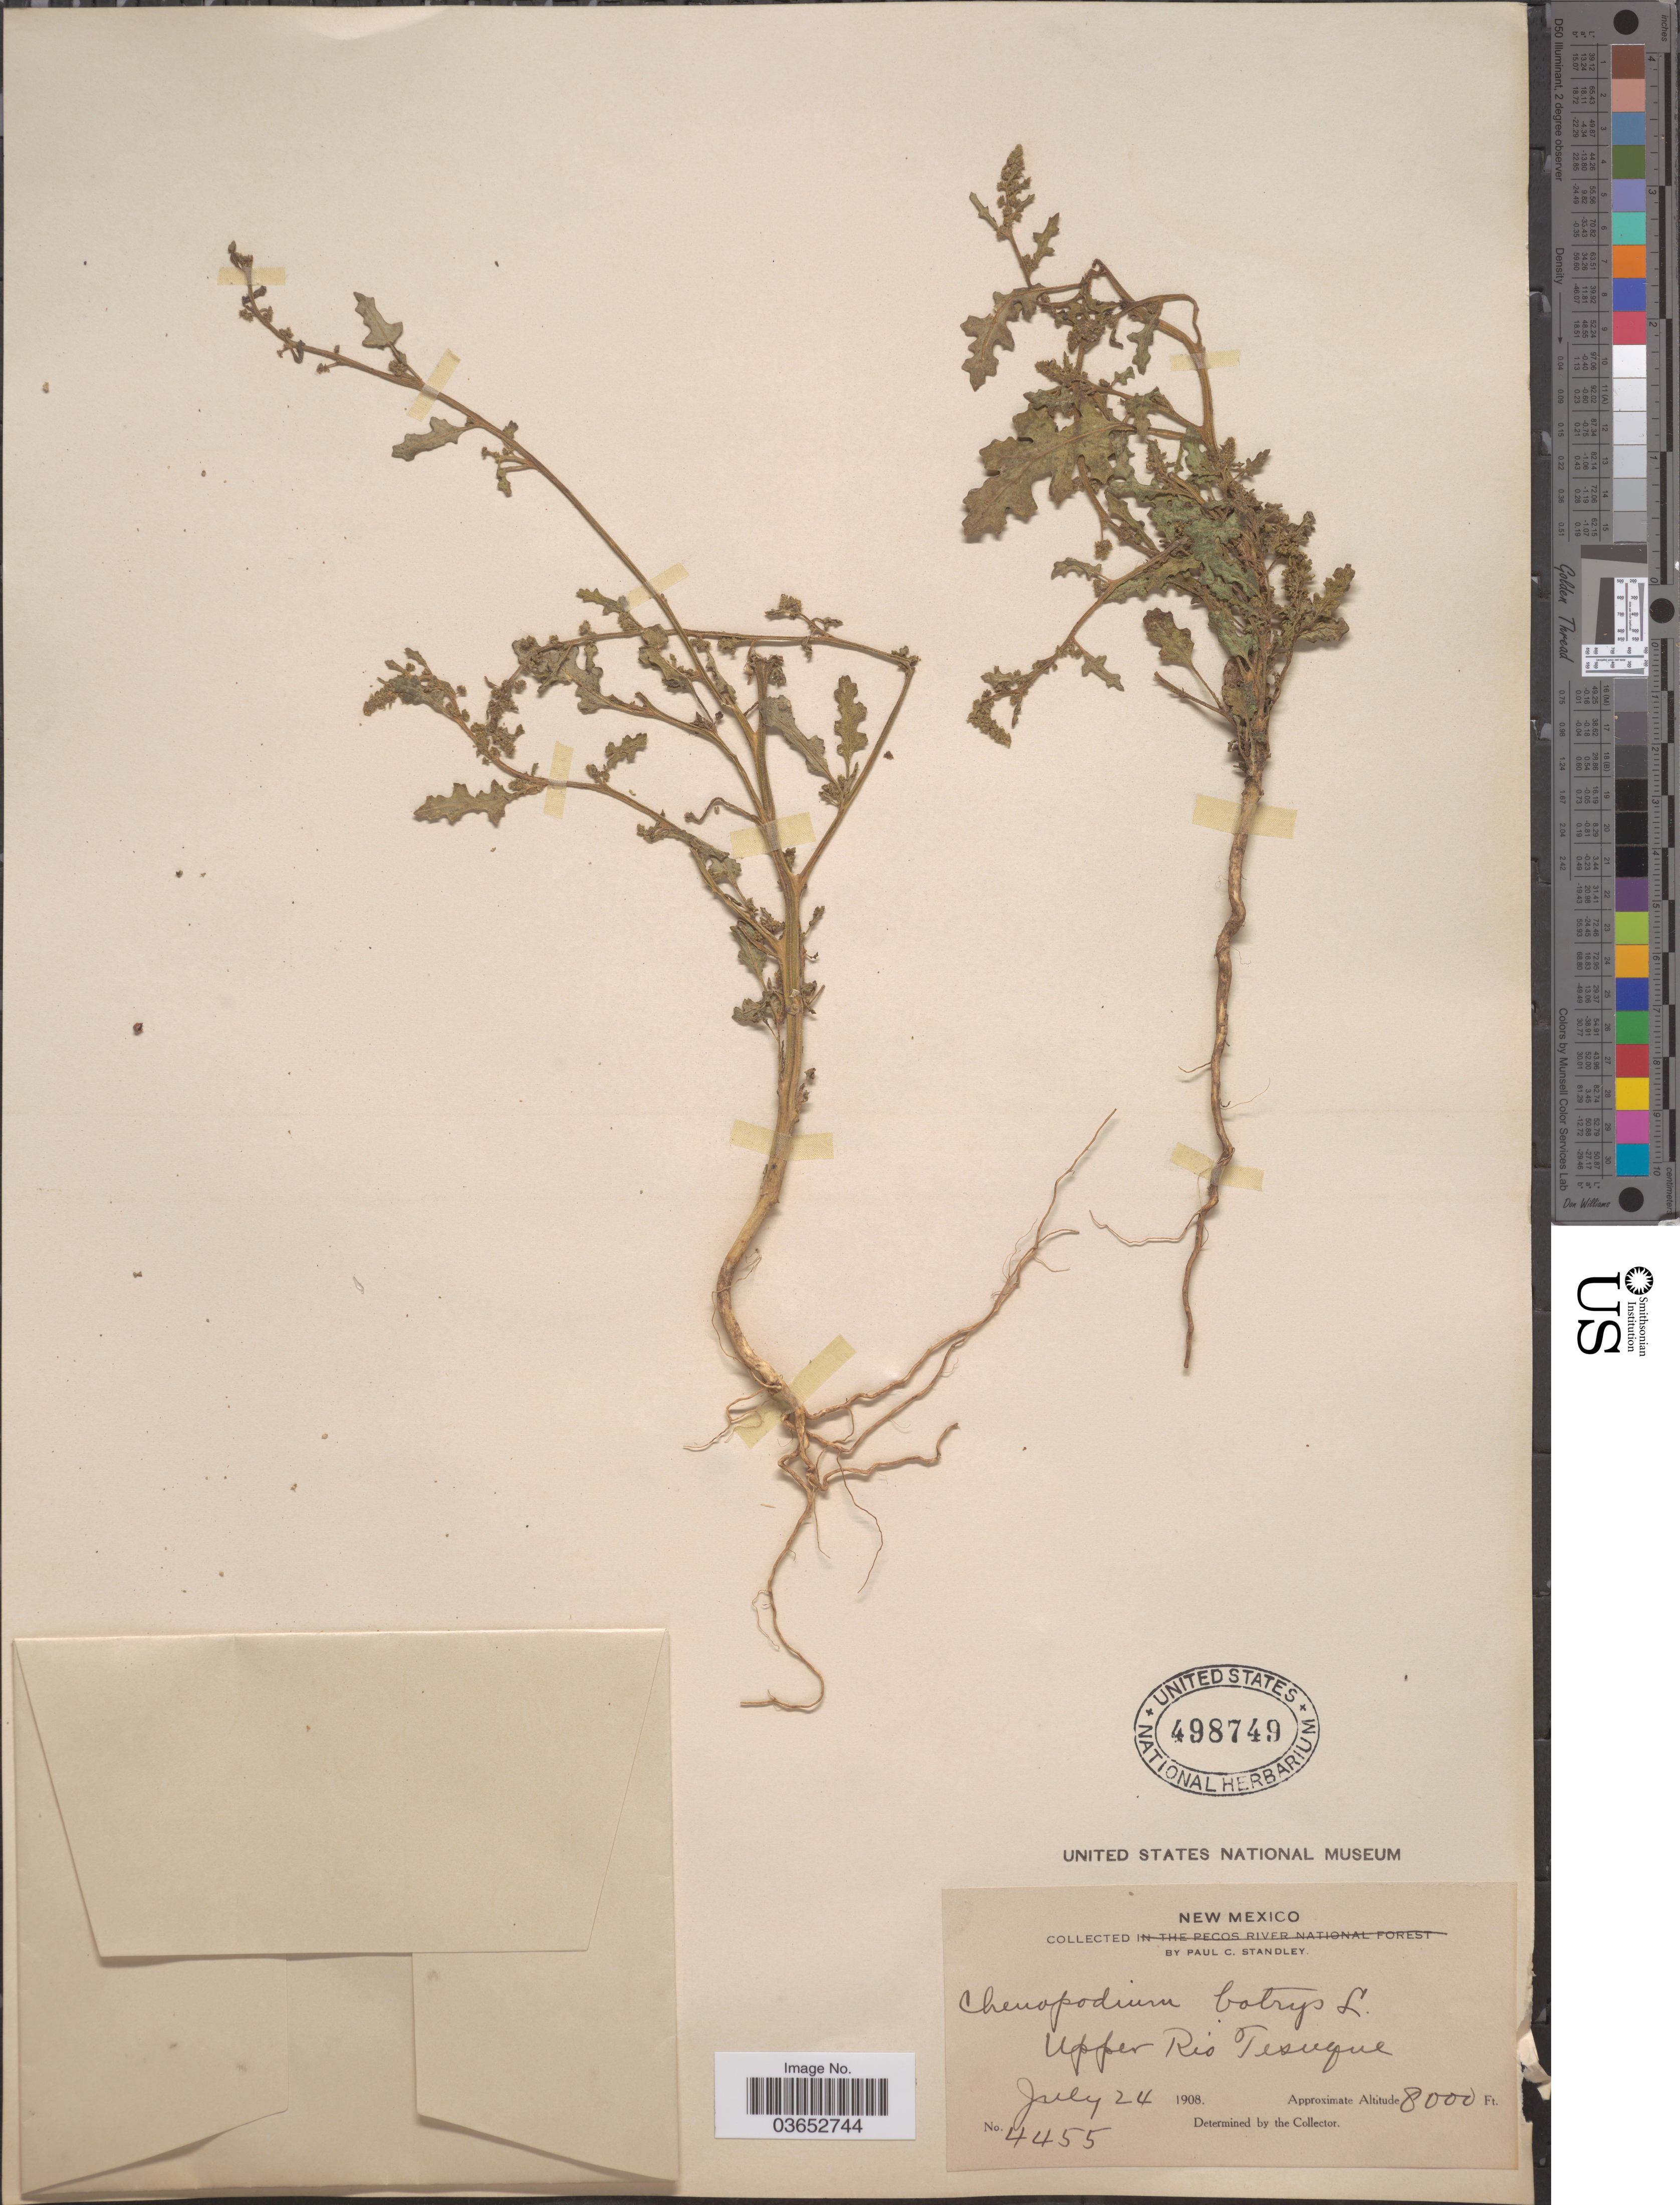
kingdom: Plantae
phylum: Tracheophyta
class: Magnoliopsida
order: Caryophyllales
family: Amaranthaceae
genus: Chenopodium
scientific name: Chenopodium botrys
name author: L.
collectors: P. C. Standley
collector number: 4455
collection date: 1908-07-24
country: United States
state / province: New Mexico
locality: Upper Rio Tesuque.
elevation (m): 2438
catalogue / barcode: US 498749